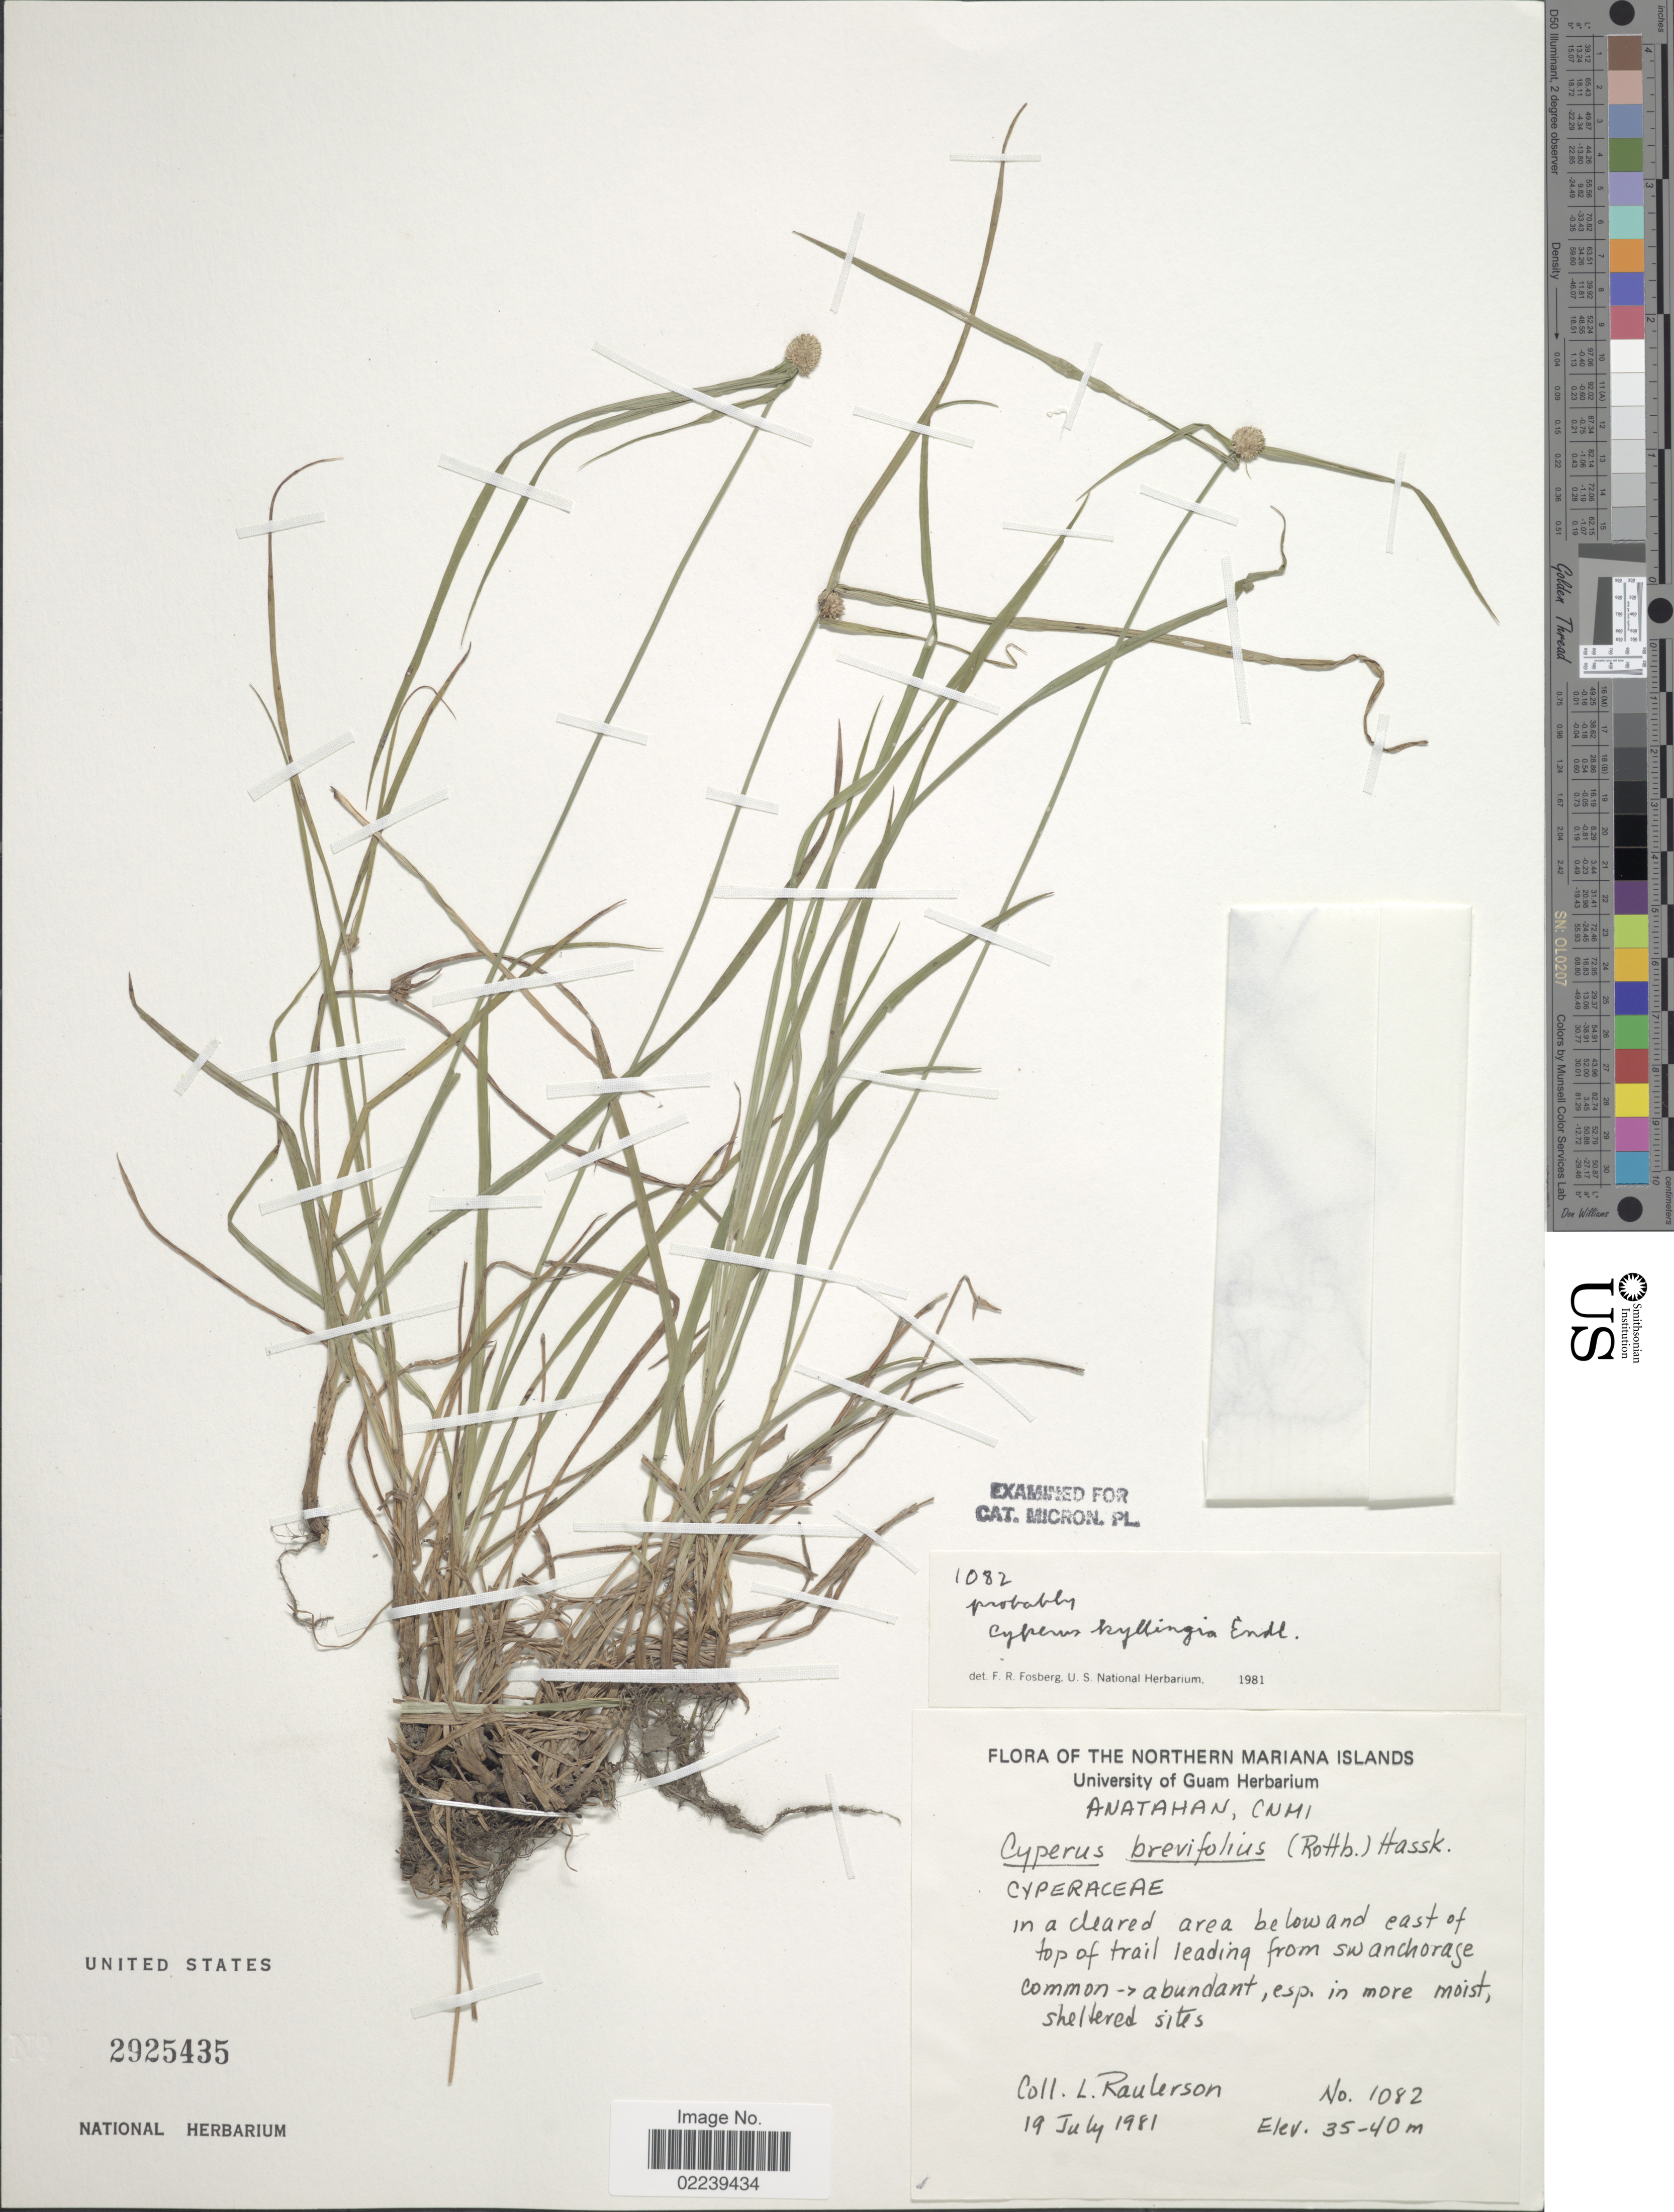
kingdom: Plantae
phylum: Tracheophyta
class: Liliopsida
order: Poales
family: Cyperaceae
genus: Cyperus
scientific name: Cyperus mindorensis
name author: (Steud.) Huygh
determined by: Strong, M. T., (US), Smithsonian Institution - National Museum of Natural History (UNITED STATES)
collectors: L. Raulerson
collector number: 1082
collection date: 1981-07-19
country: Northern Mariana Islands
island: Anatahan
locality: Anatahan, CNMI, in a cleared area below and east of top of trail leading from SW Anchorage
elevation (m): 35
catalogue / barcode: US 2925435